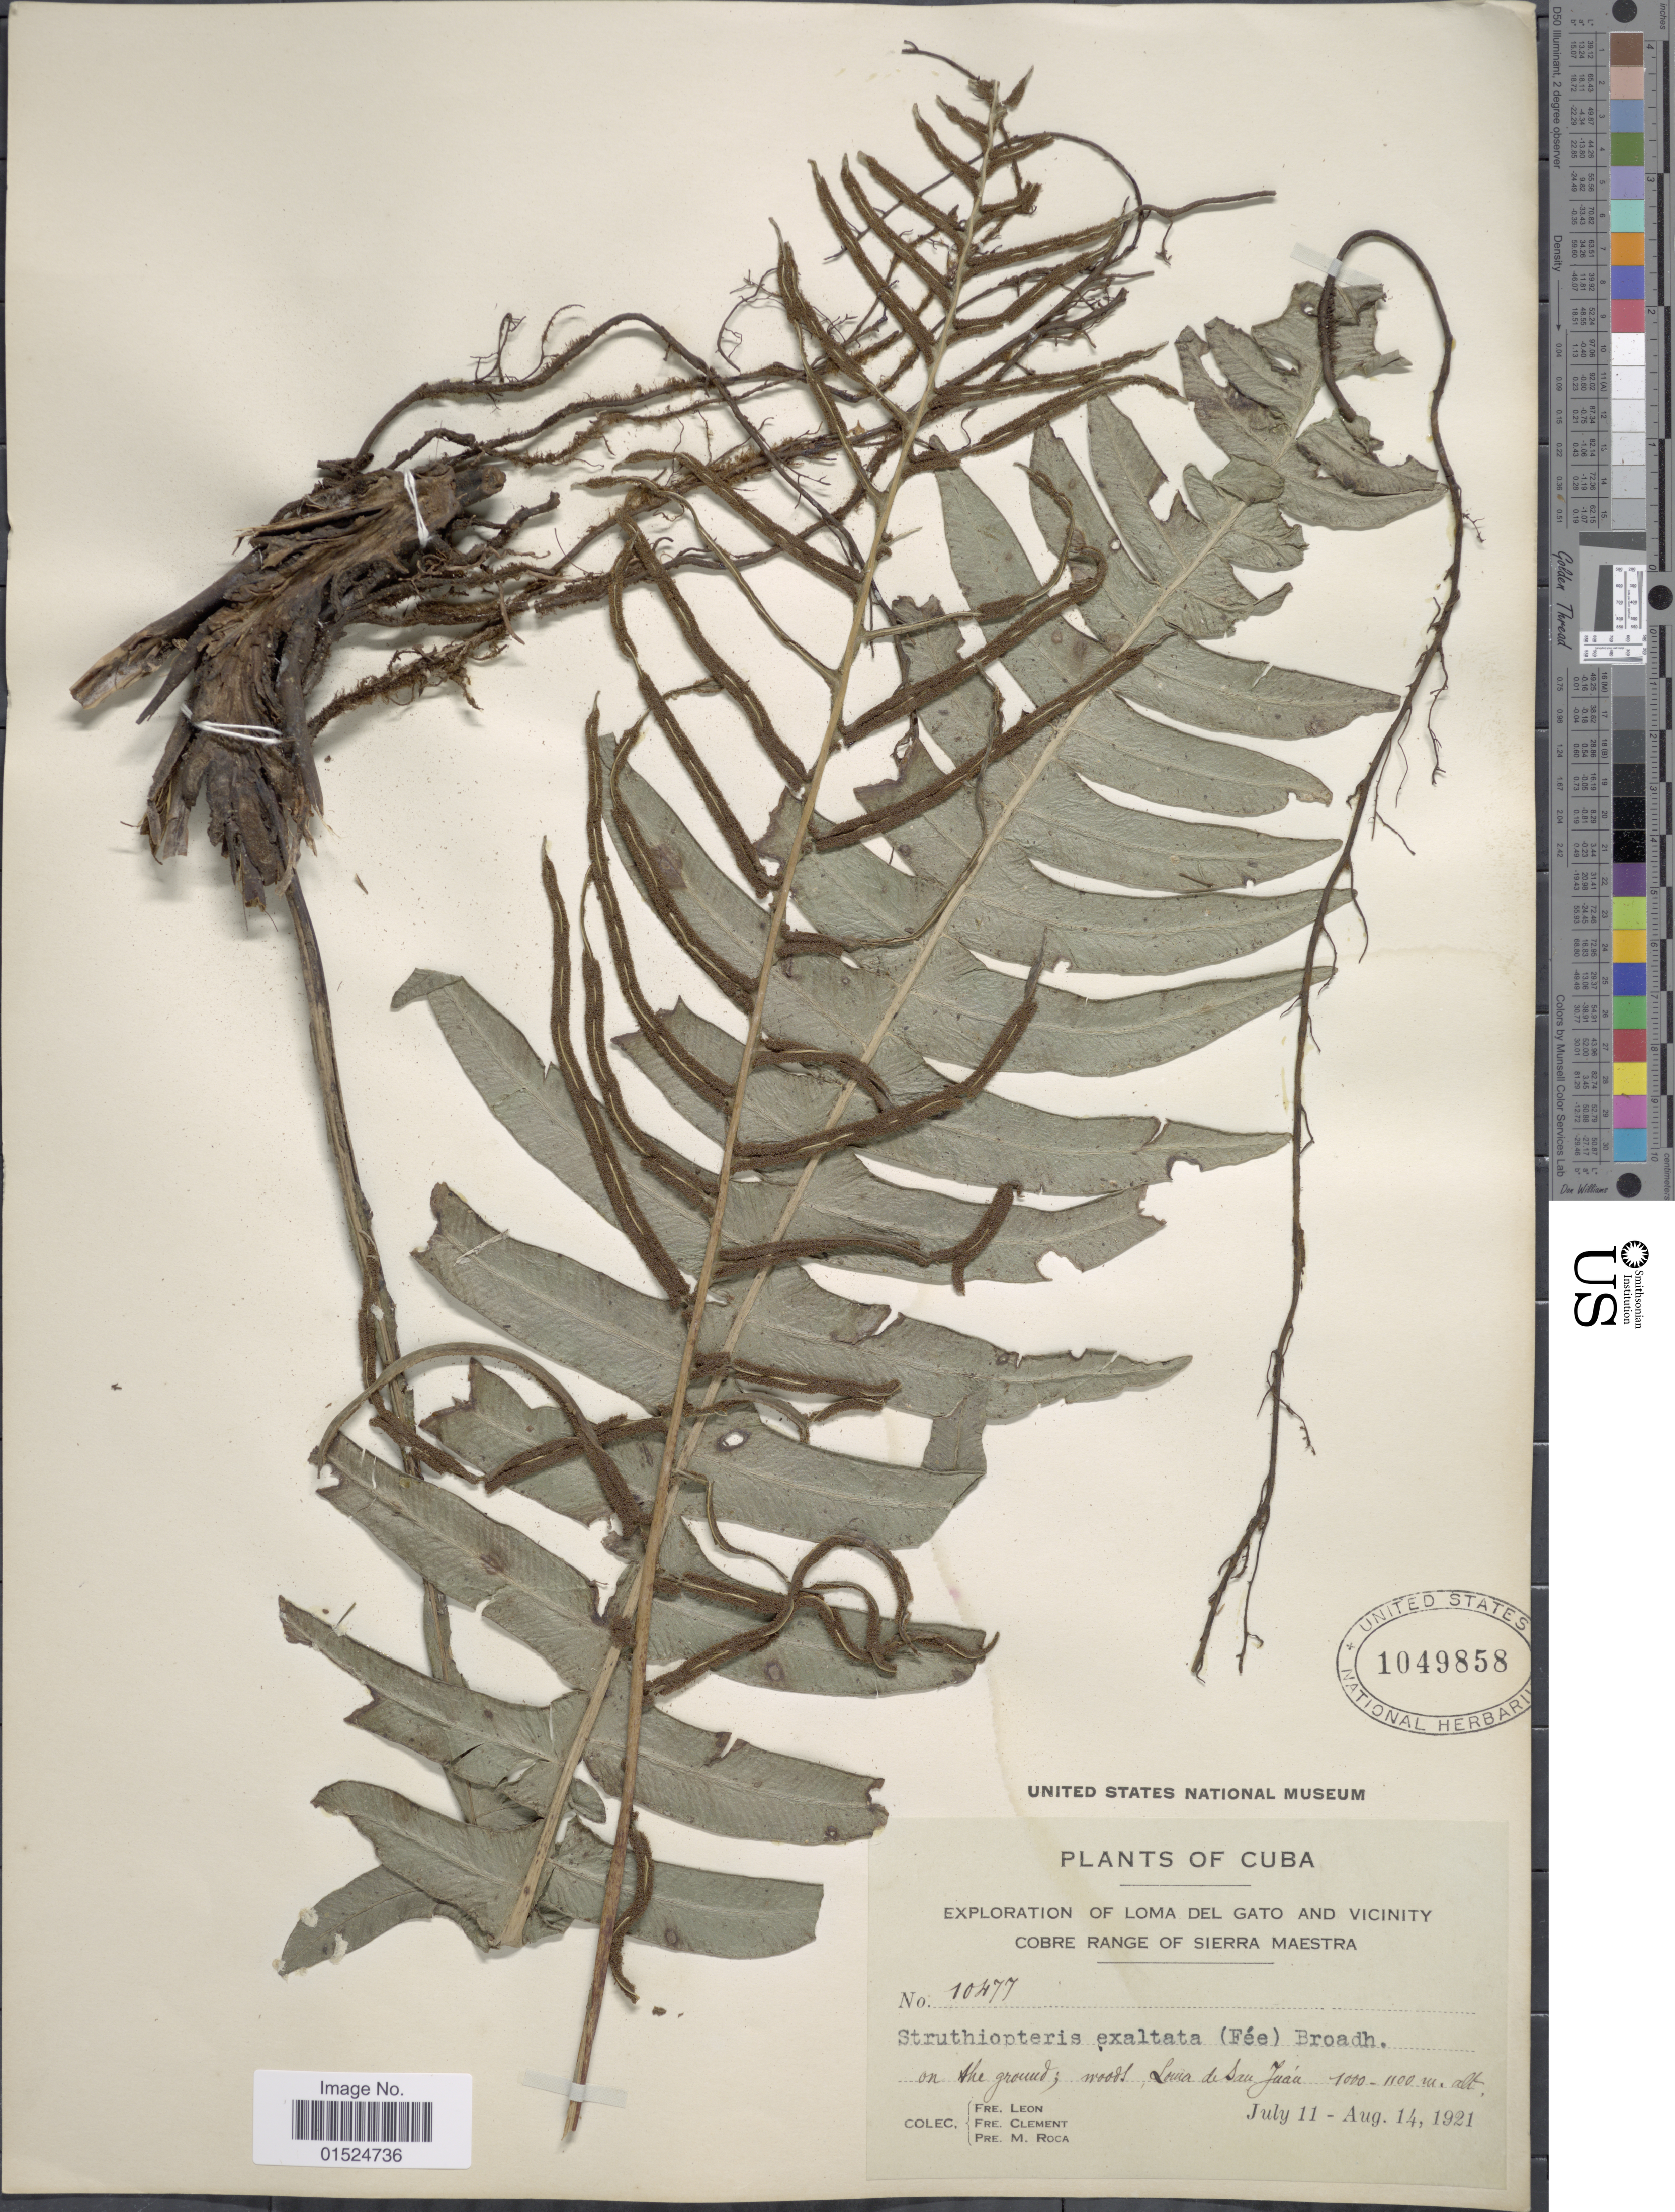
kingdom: Plantae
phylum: Tracheophyta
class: Polypodiopsida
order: Polypodiales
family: Blechnaceae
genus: Blechnum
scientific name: Blechnum exaltatum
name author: (Fée) Duek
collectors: Bro. León, B. Clement & M. Roca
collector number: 10477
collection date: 1921-07-11/1921-08-14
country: Cuba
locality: Loma del Gato and Vicinity Cobre Range of Sierra Maestra, Loma de San Juaú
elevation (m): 1000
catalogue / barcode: US 1049858